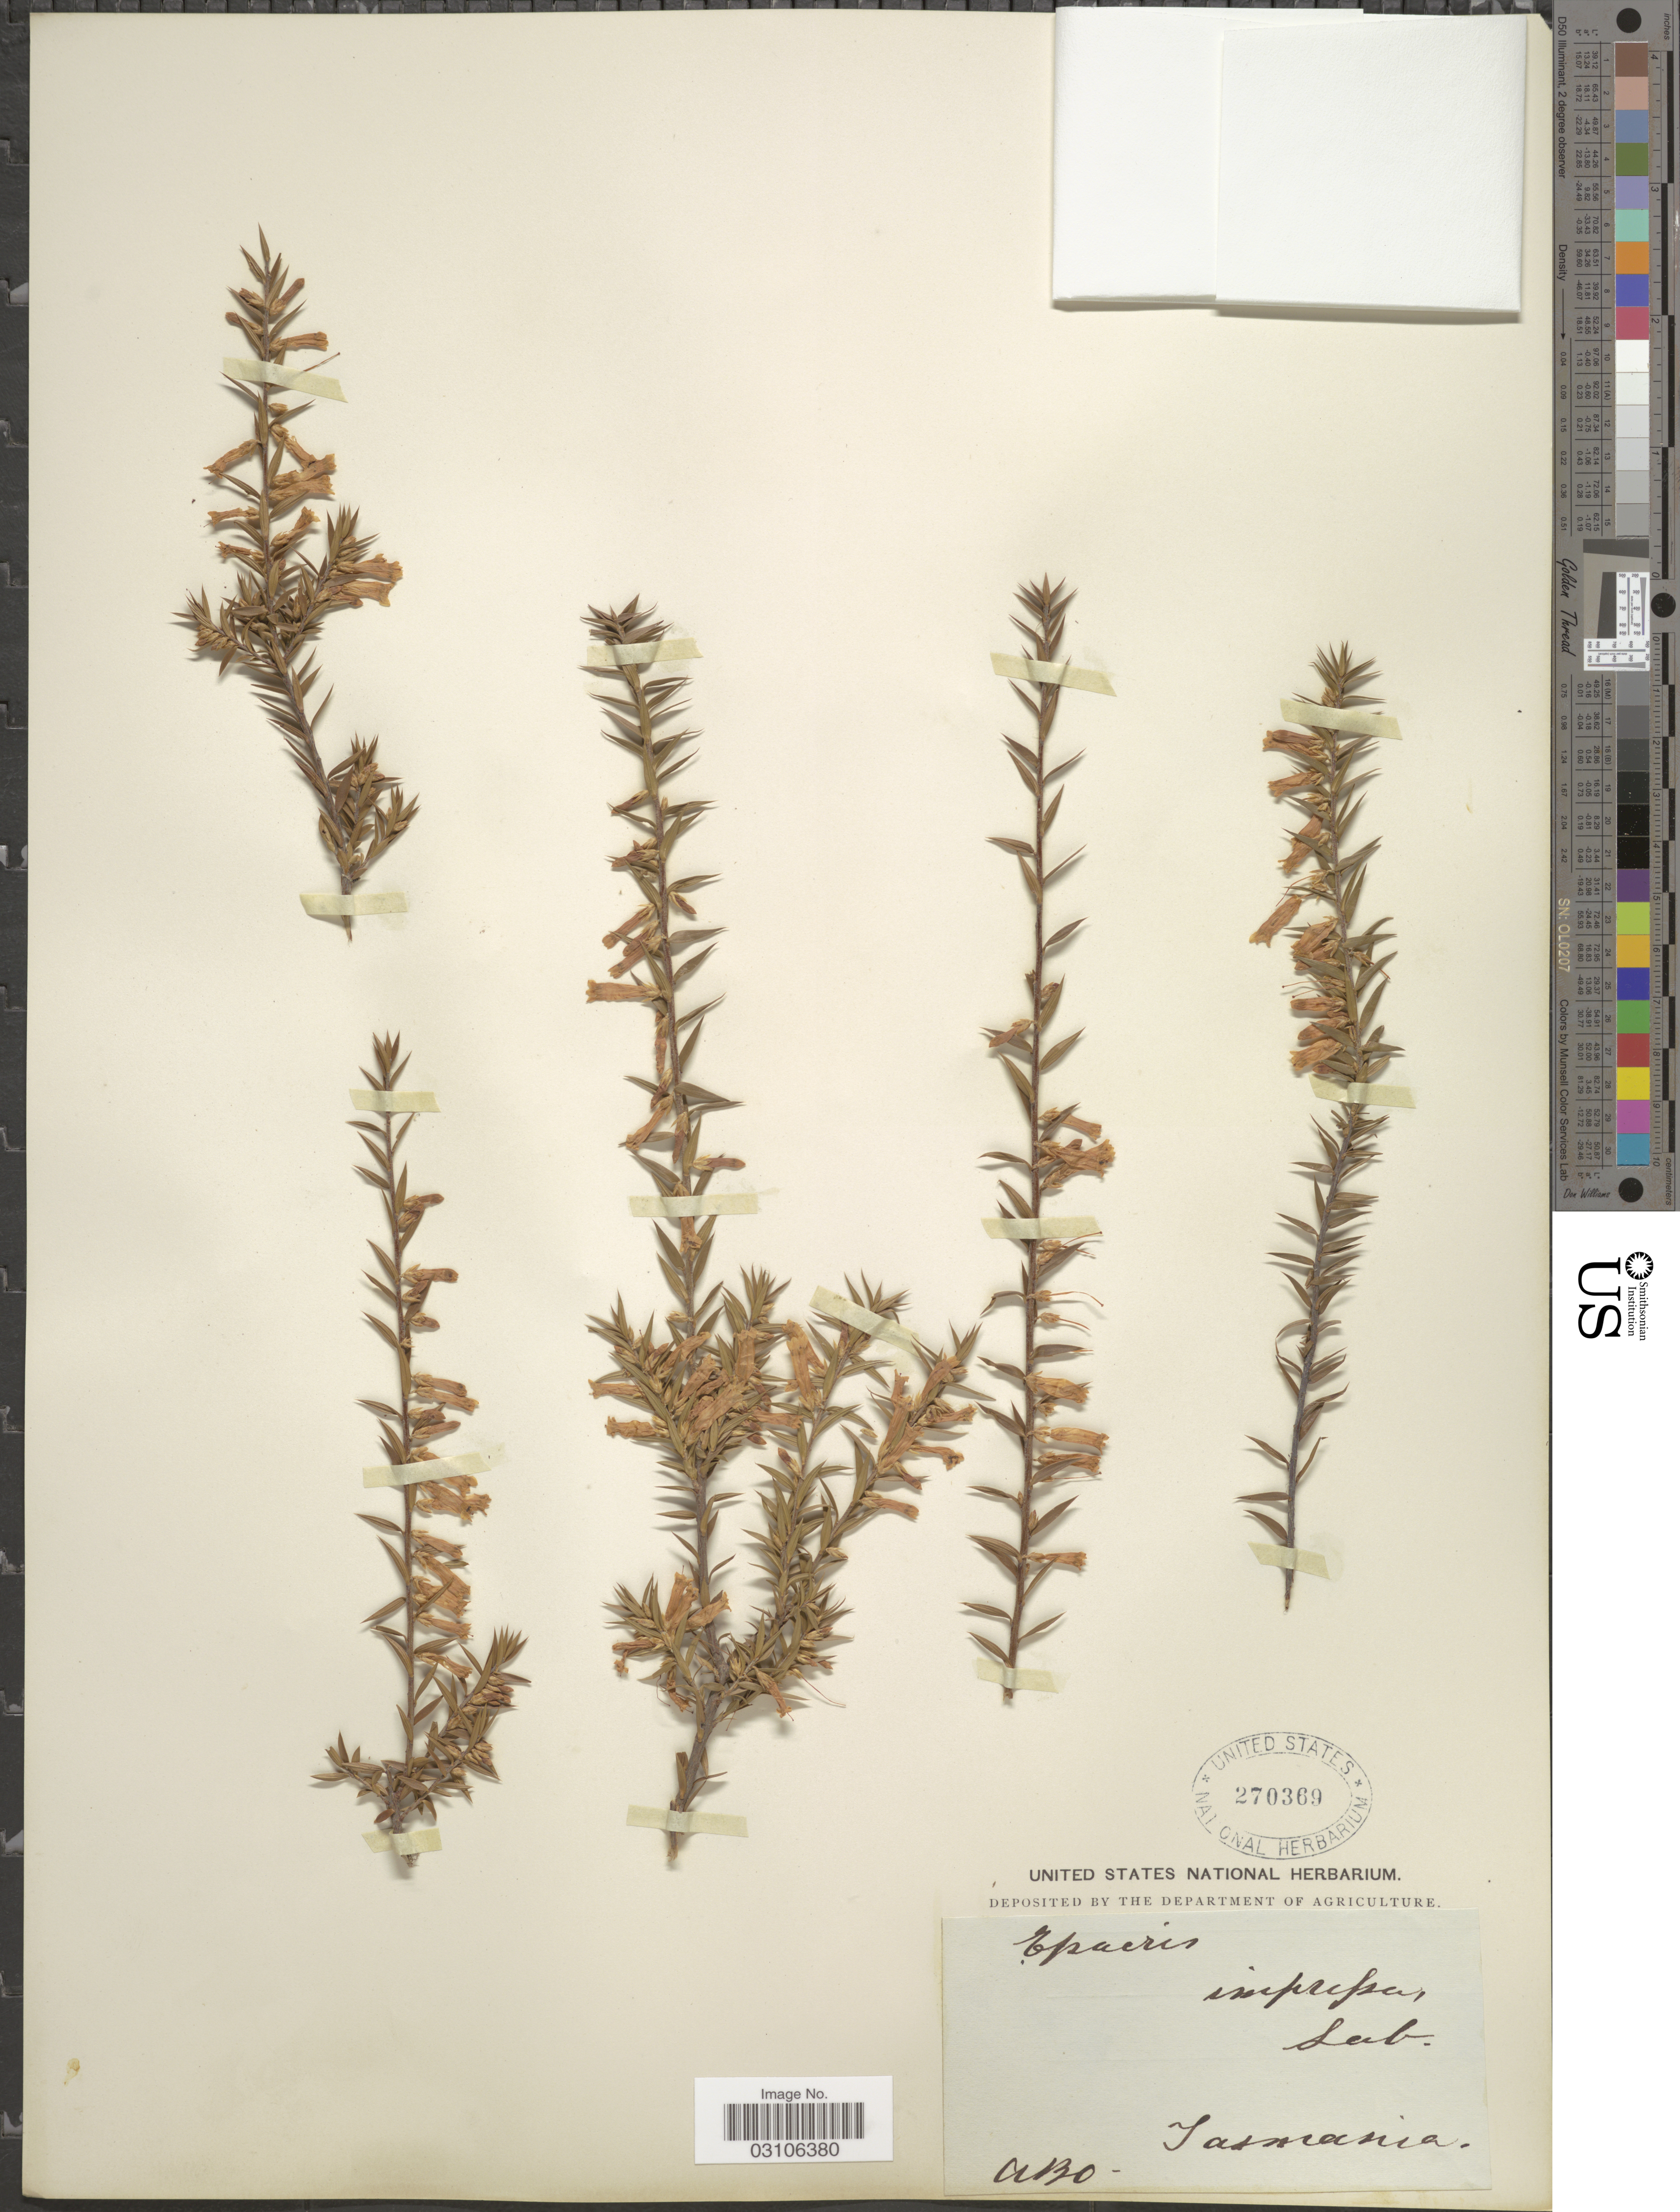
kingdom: Plantae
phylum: Tracheophyta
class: Magnoliopsida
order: Ericales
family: Ericaceae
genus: Epacris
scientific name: Epacris impressa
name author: Labill.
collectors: ex herb. United States National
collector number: A130*?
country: Australia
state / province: Tasmania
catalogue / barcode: US 270369